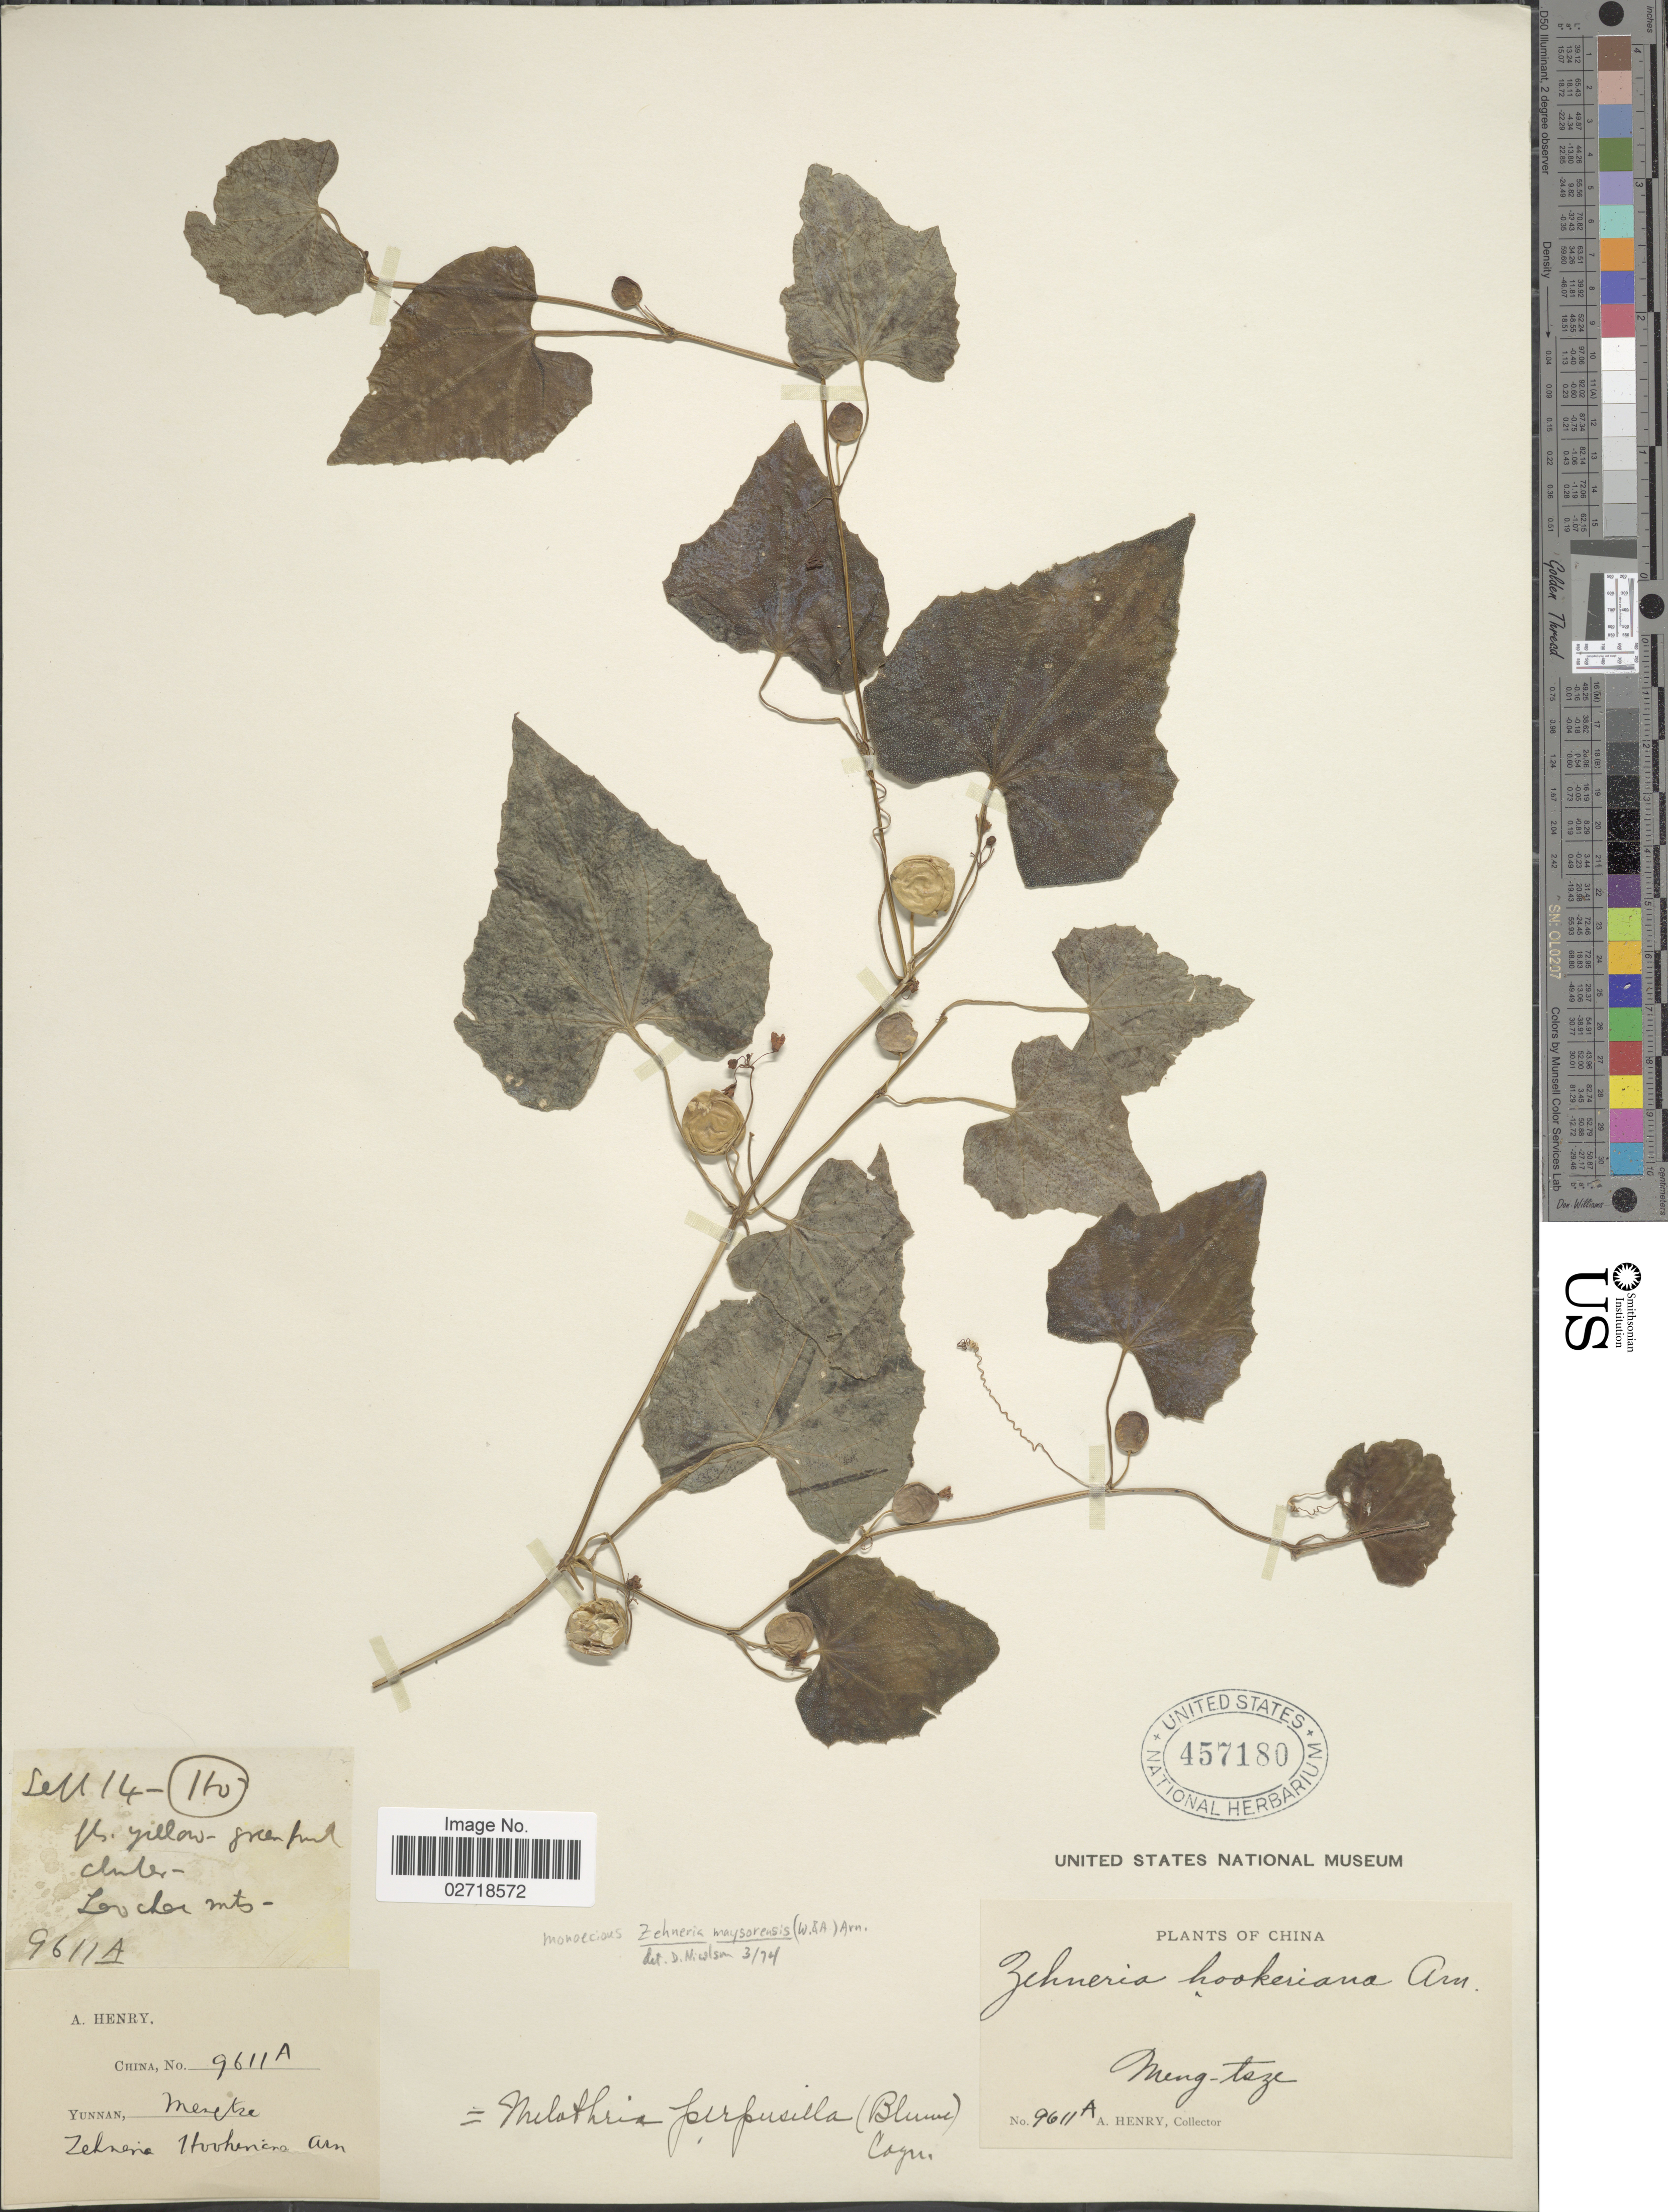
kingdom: Plantae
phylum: Tracheophyta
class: Magnoliopsida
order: Cucurbitales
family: Cucurbitaceae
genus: Zehneria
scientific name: Zehneria maysorensis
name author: (Wight & Arn.) Arn.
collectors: A. Henry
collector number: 9611 A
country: China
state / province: Yunnan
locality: Mengtze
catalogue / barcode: US 457180